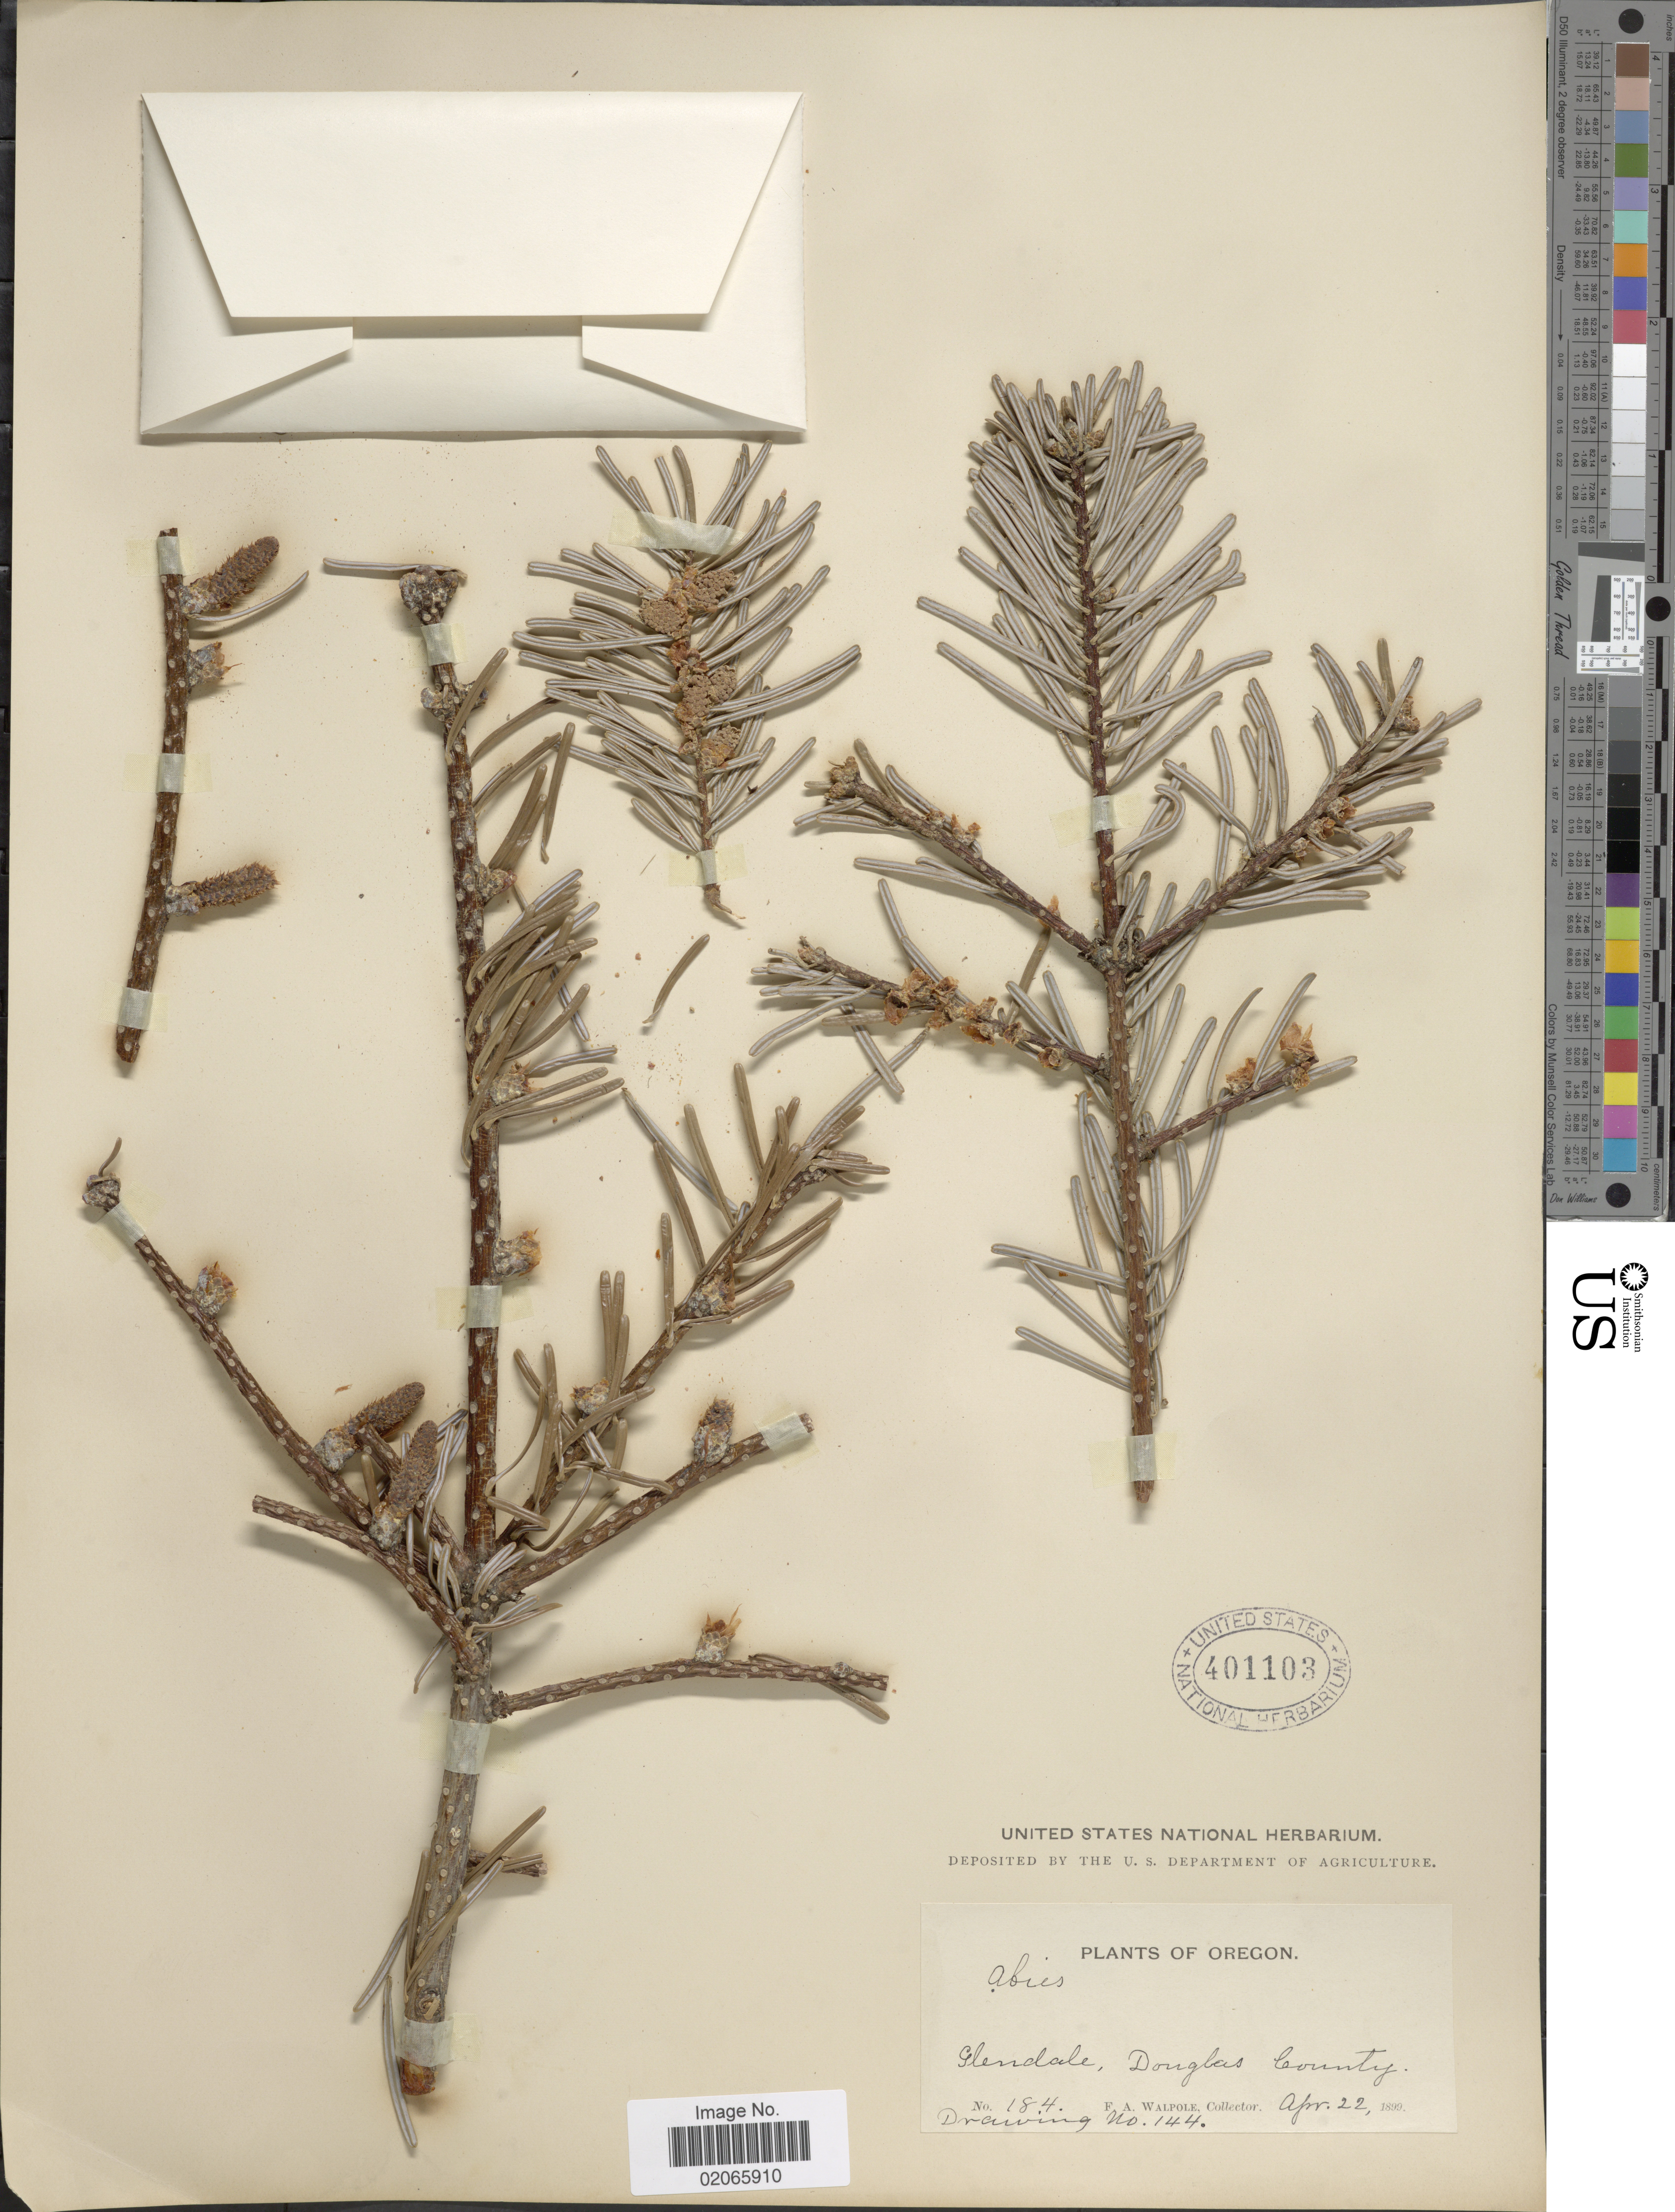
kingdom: Plantae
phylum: Tracheophyta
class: Pinopsida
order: Pinales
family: Pinaceae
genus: Abies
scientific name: Abies sp.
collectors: F. Walpole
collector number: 184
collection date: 1898-04-22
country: United States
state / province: Oregon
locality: Glendale, Douglas County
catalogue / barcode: US 401103